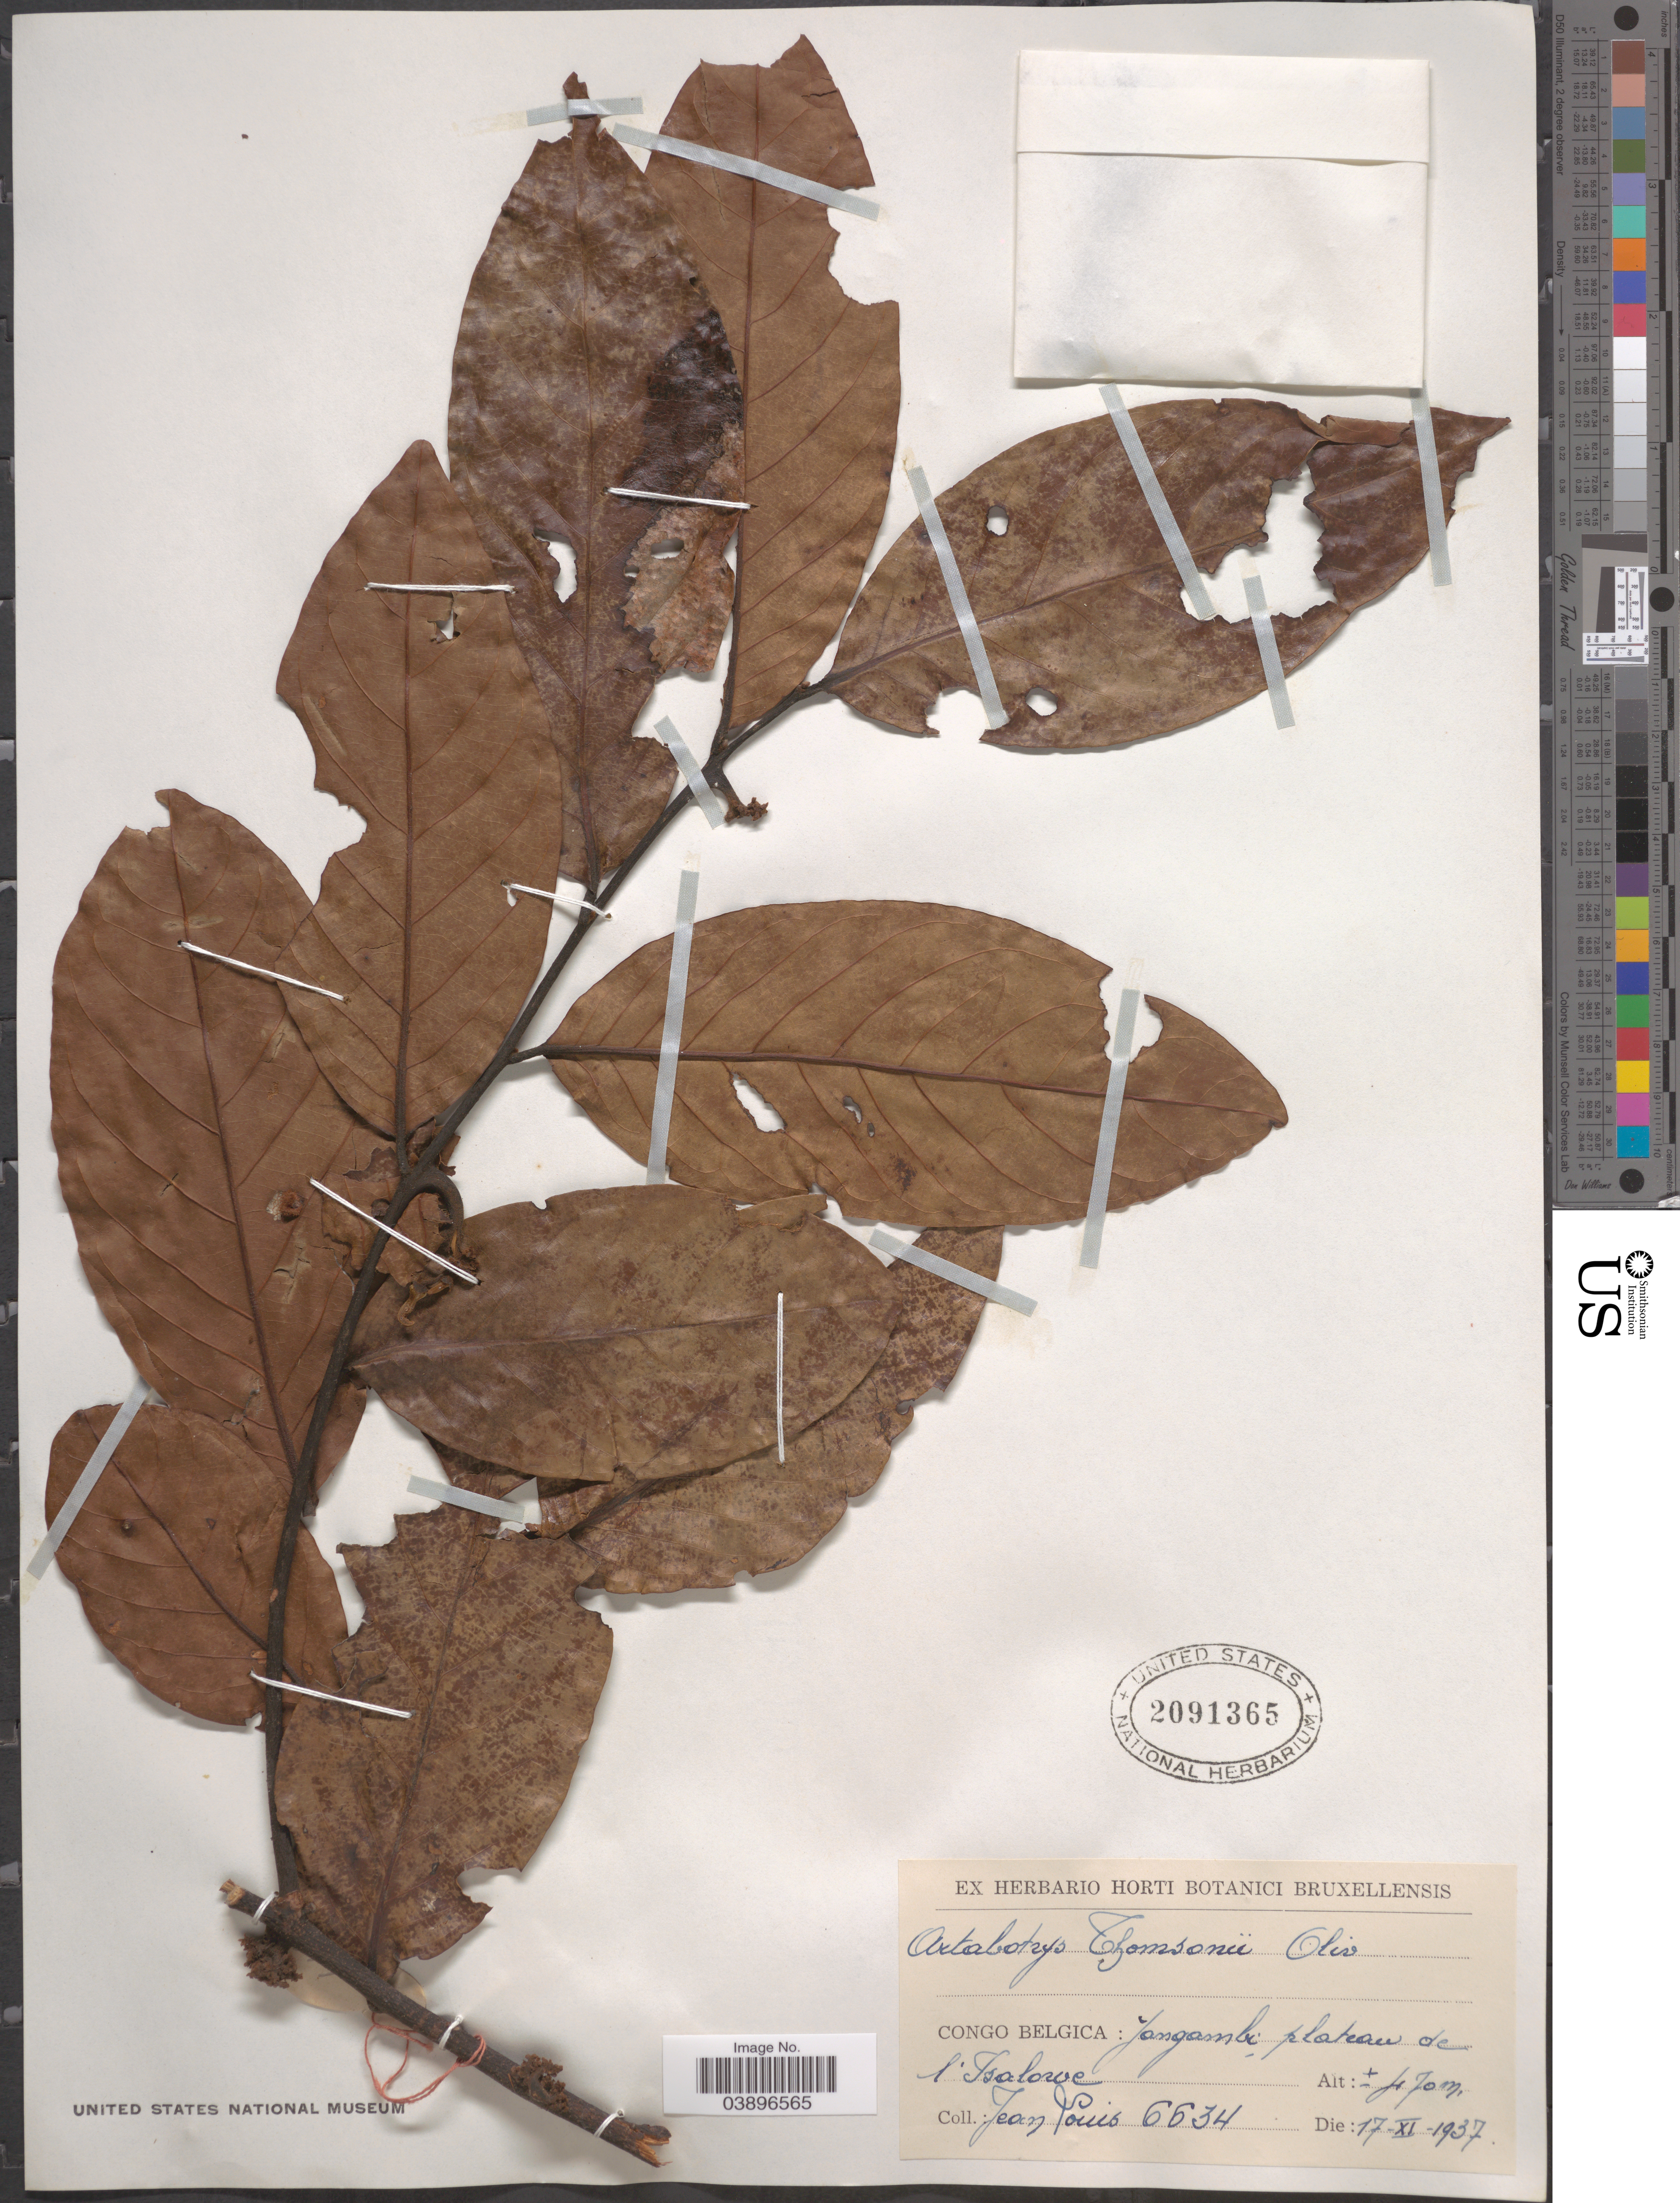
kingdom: Plantae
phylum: Tracheophyta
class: Magnoliopsida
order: Magnoliales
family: Annonaceae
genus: Artabotrys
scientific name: Artabotrys thomsonii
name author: Oliv.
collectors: J. Louis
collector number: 6634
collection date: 1937-11-17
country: Congo, Democratic Republic of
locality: Congo Belgica: Yangambi, plateau de l'Isalowe.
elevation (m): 470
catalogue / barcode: US 2091365